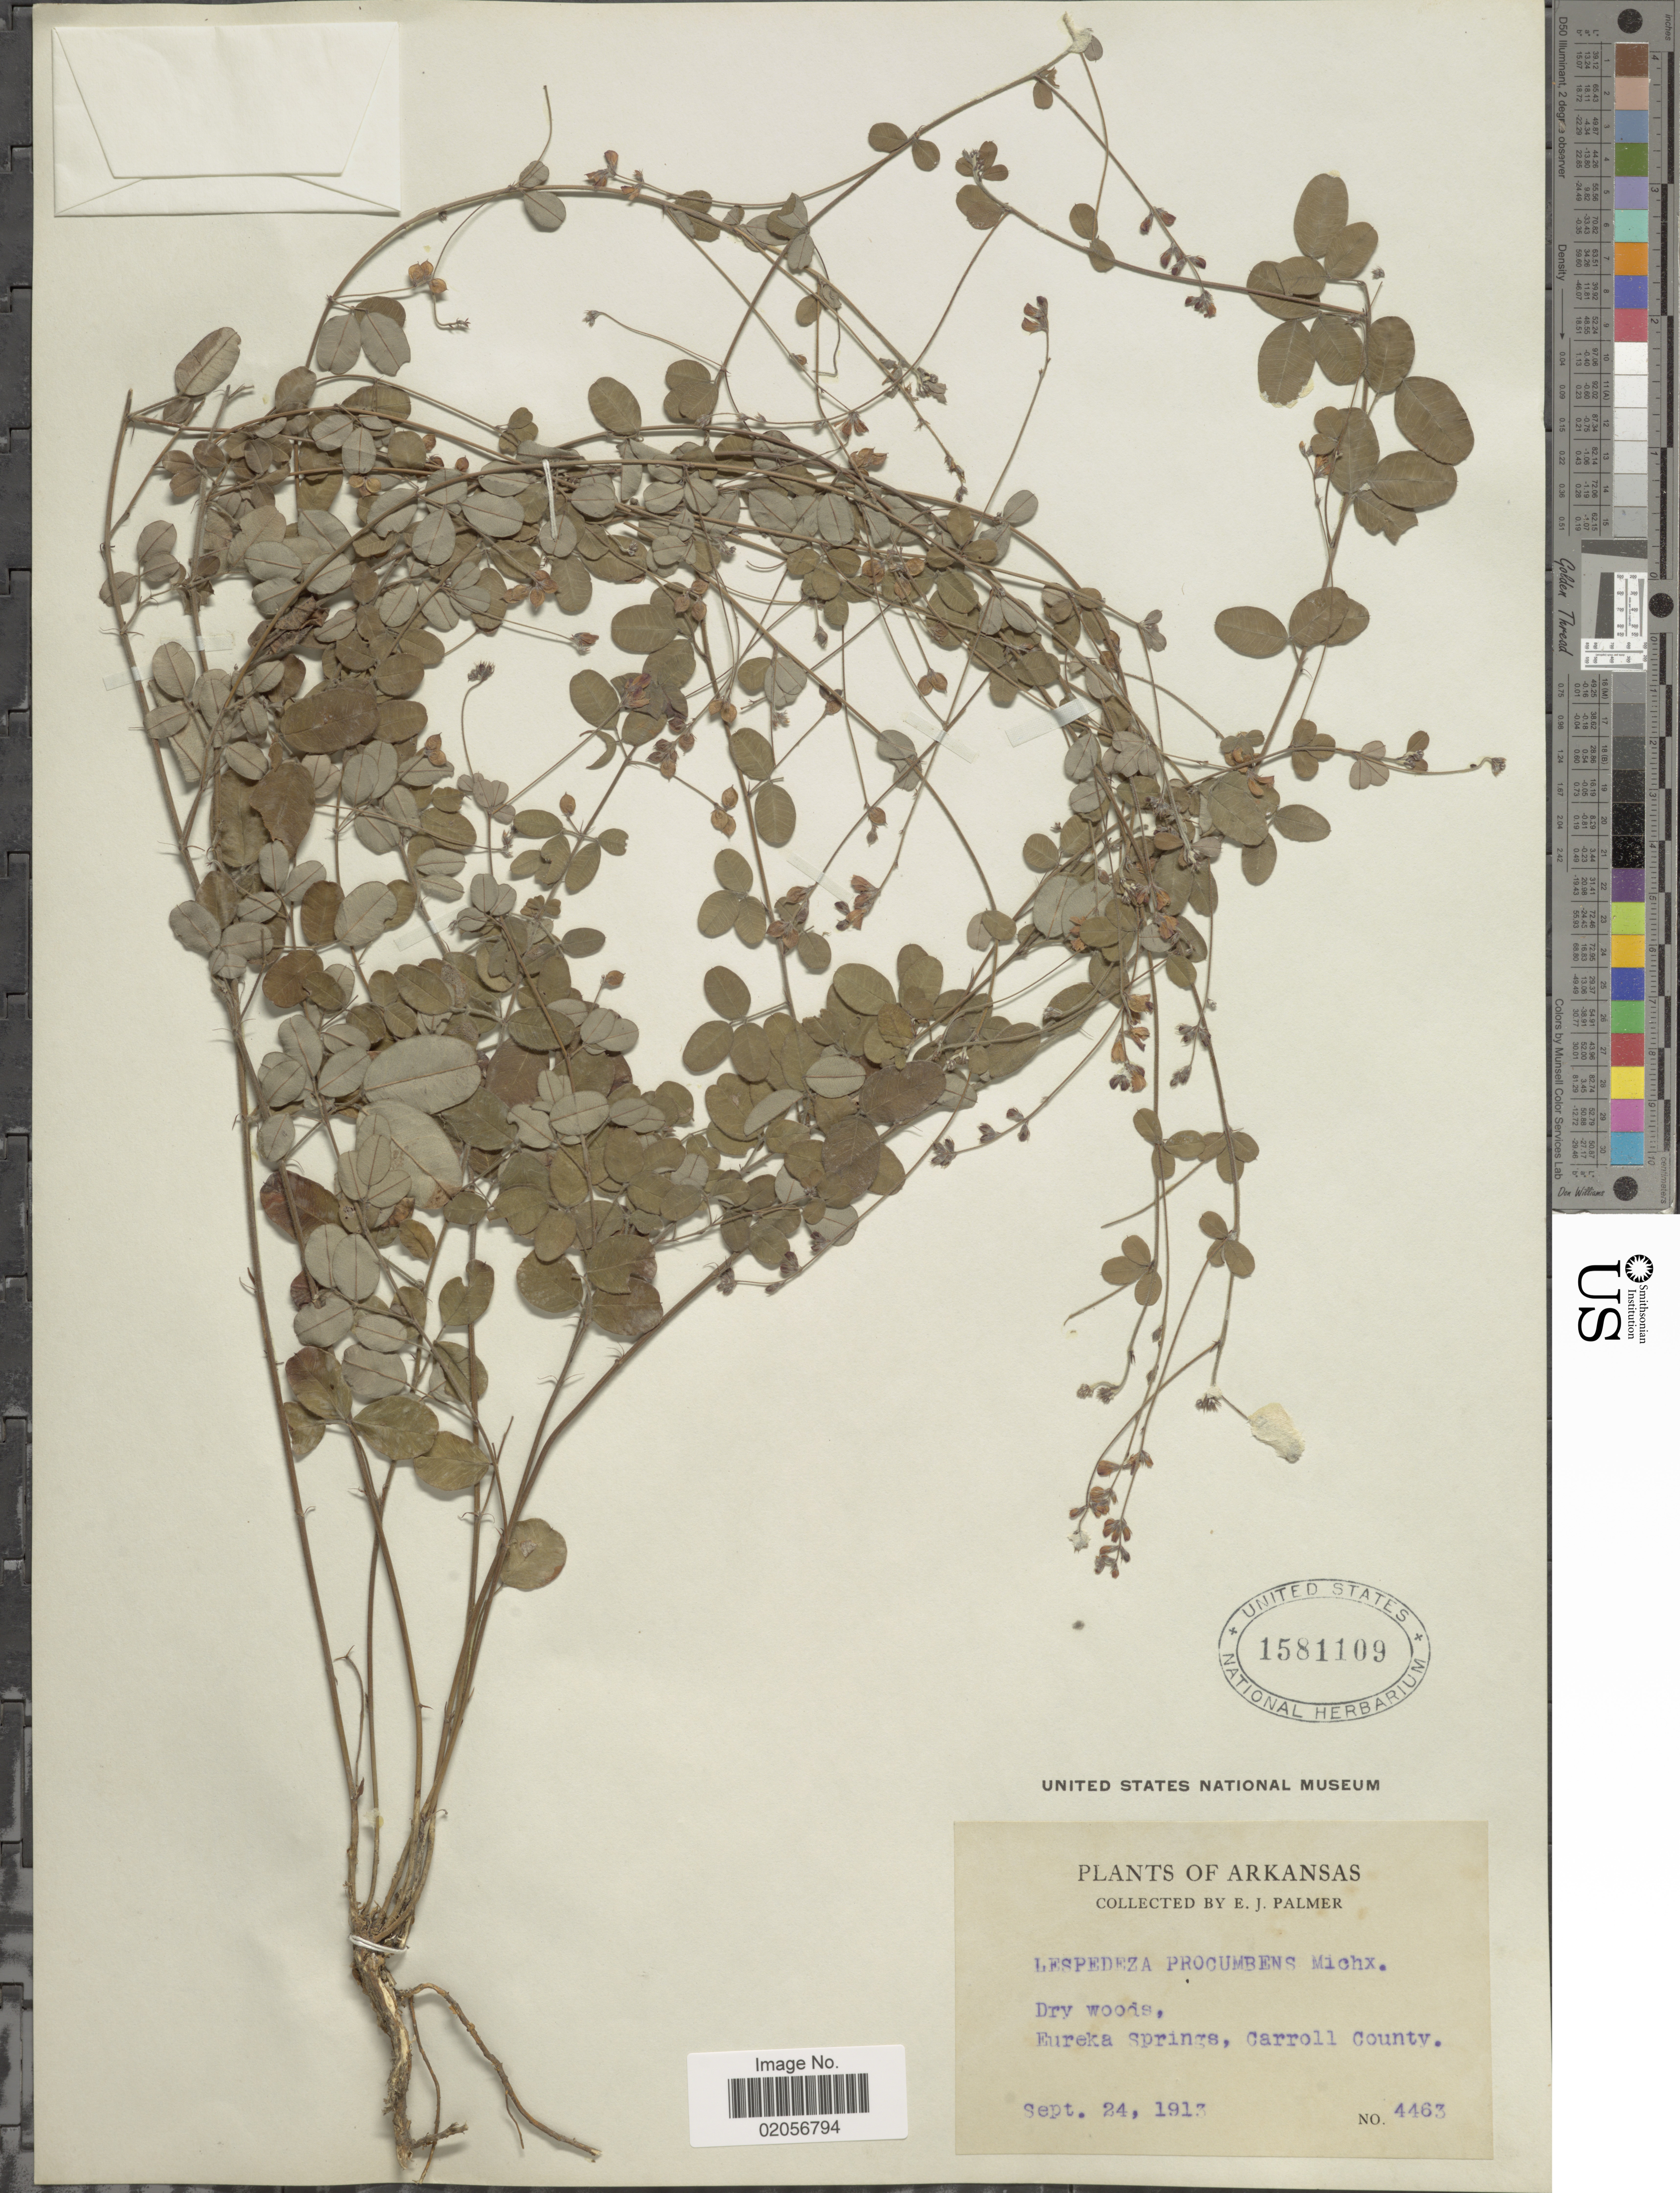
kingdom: Plantae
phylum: Tracheophyta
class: Magnoliopsida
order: Fabales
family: Fabaceae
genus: Lespedeza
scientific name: Lespedeza procumbens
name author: Michx.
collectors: E. J. Palmer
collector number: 4463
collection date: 1913-09-24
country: United States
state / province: Arkansas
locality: Dry woods, Eureka Springs, Carroll County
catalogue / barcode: US 1581109